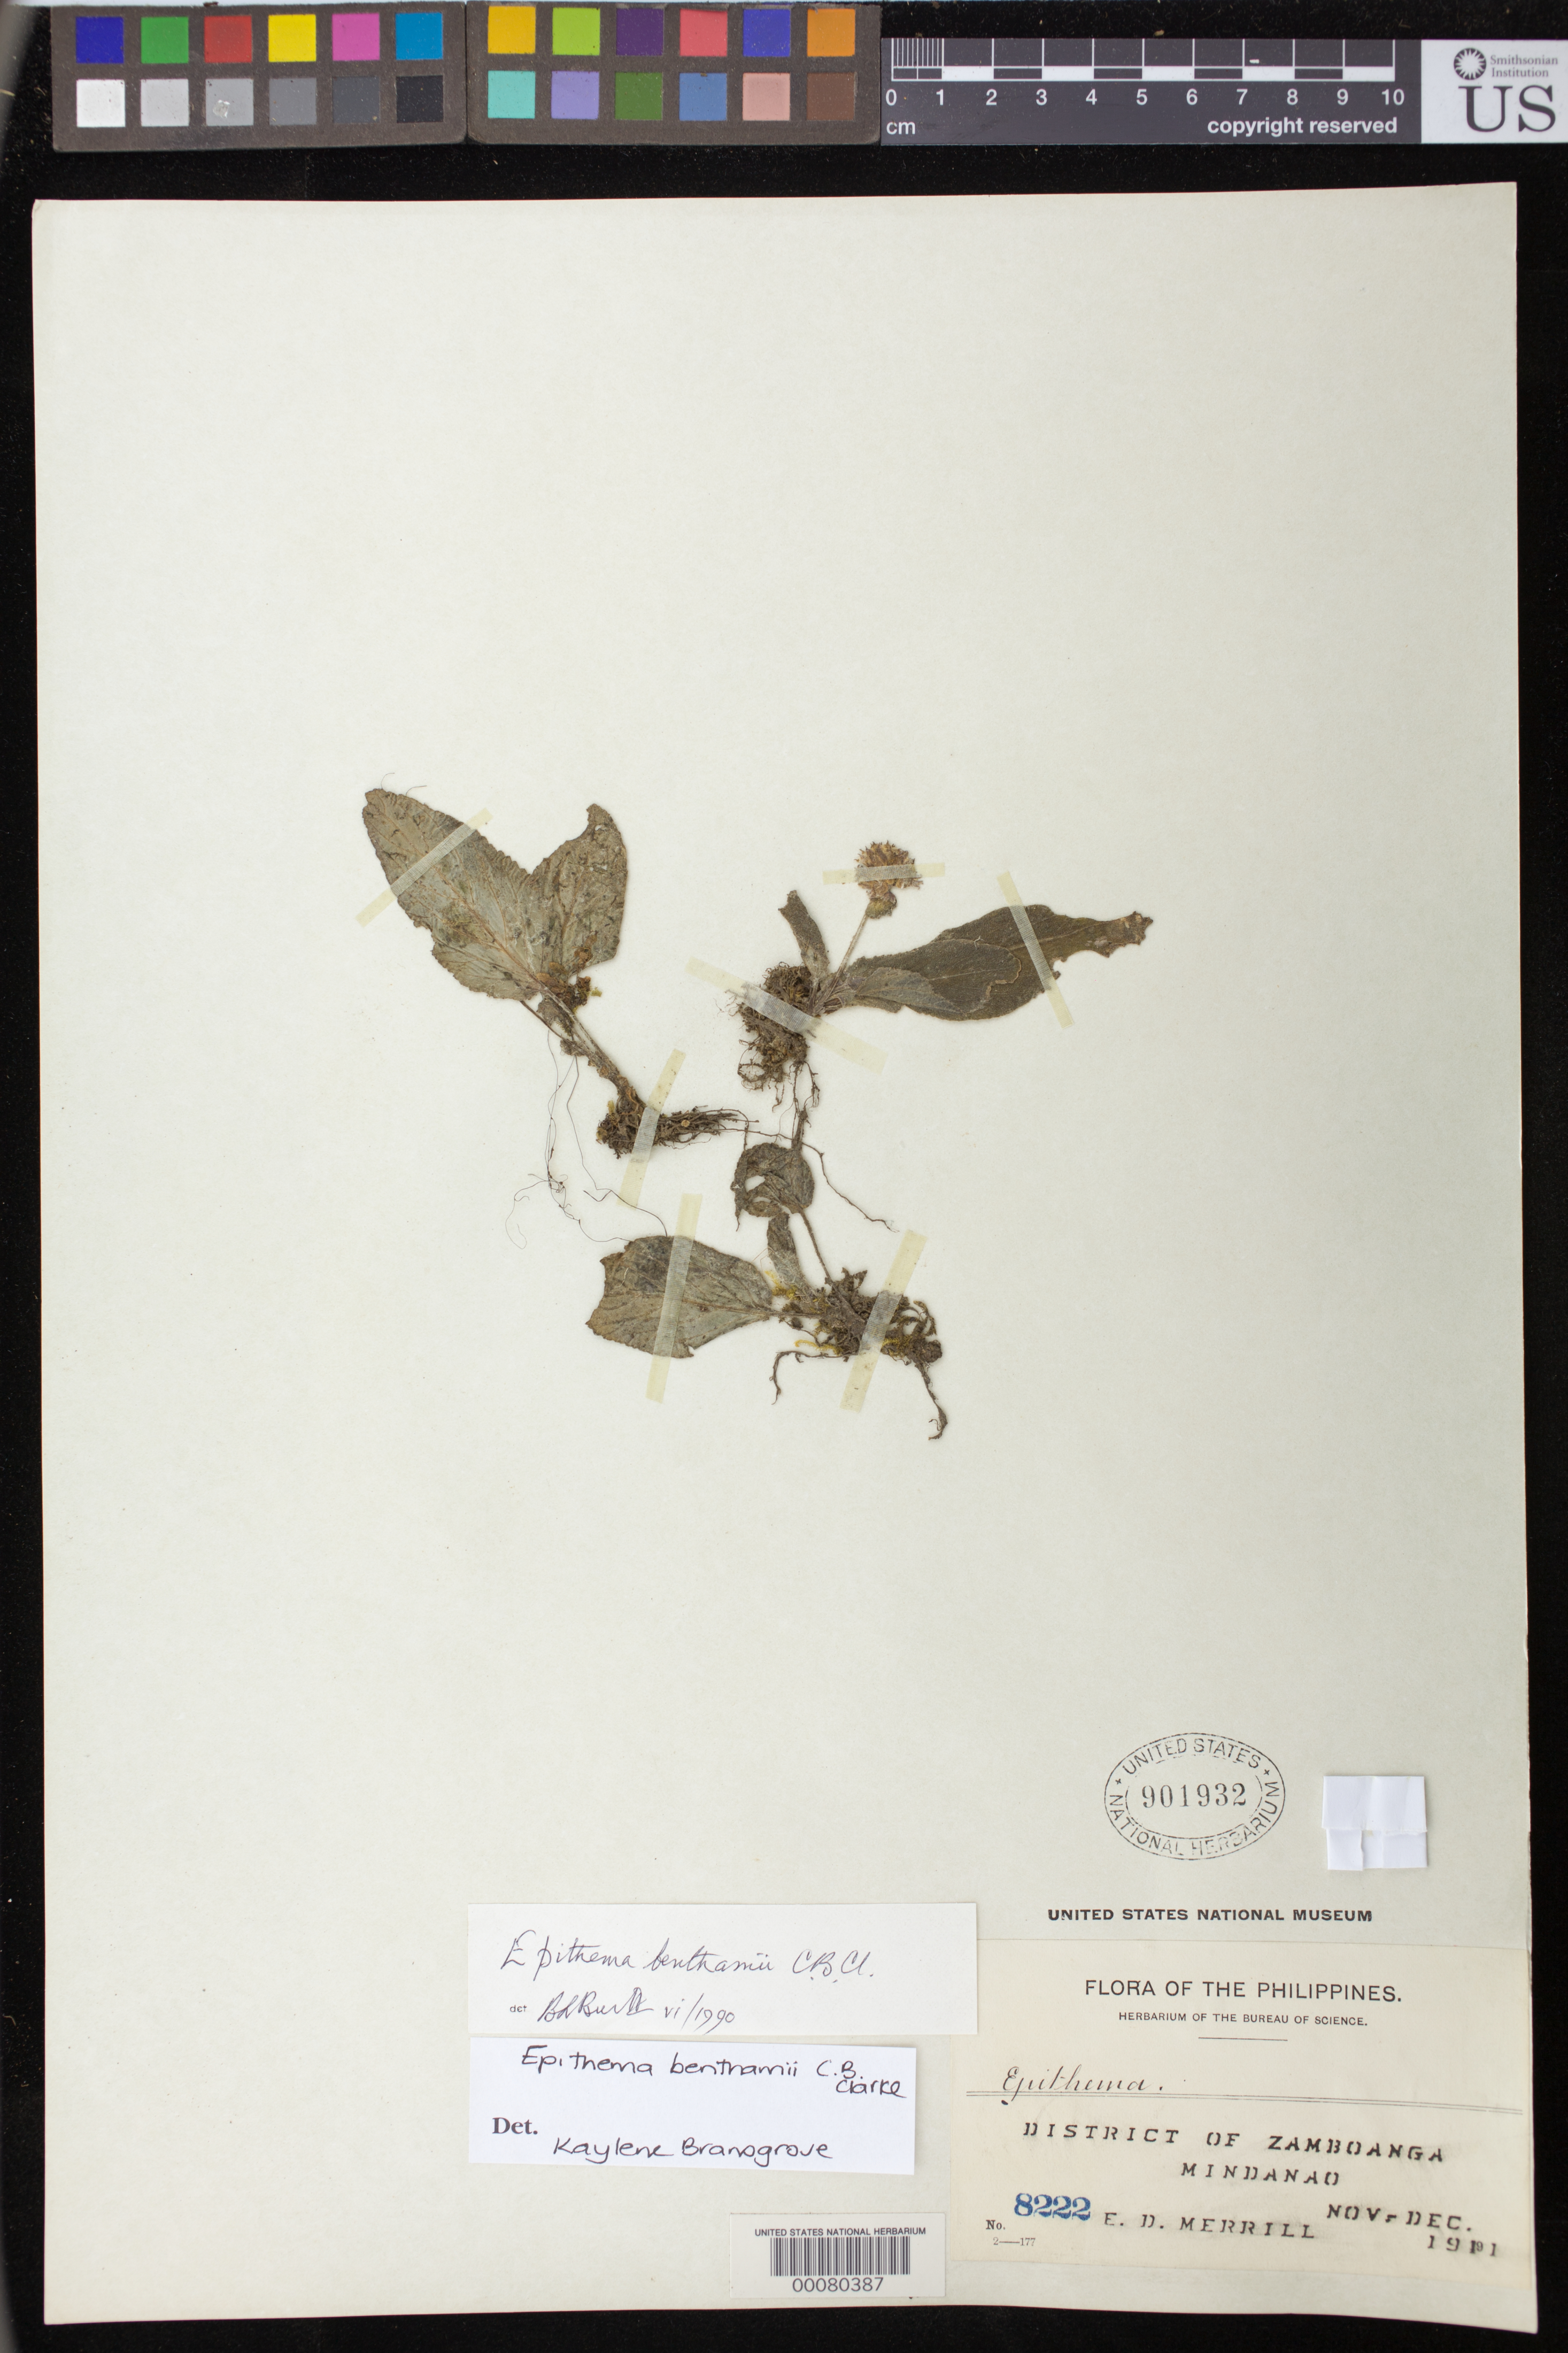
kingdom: Plantae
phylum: Tracheophyta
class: Magnoliopsida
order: Lamiales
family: Gesneriaceae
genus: Epithema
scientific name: Epithema benthamii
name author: C.B. Clarke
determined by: Bransgrove, Kaylene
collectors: E. D. Merrill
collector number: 8222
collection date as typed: Nov-Dec 1911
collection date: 1911-11/1911-12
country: Philippines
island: Mindanao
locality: District of Zamboanga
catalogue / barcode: US 901932